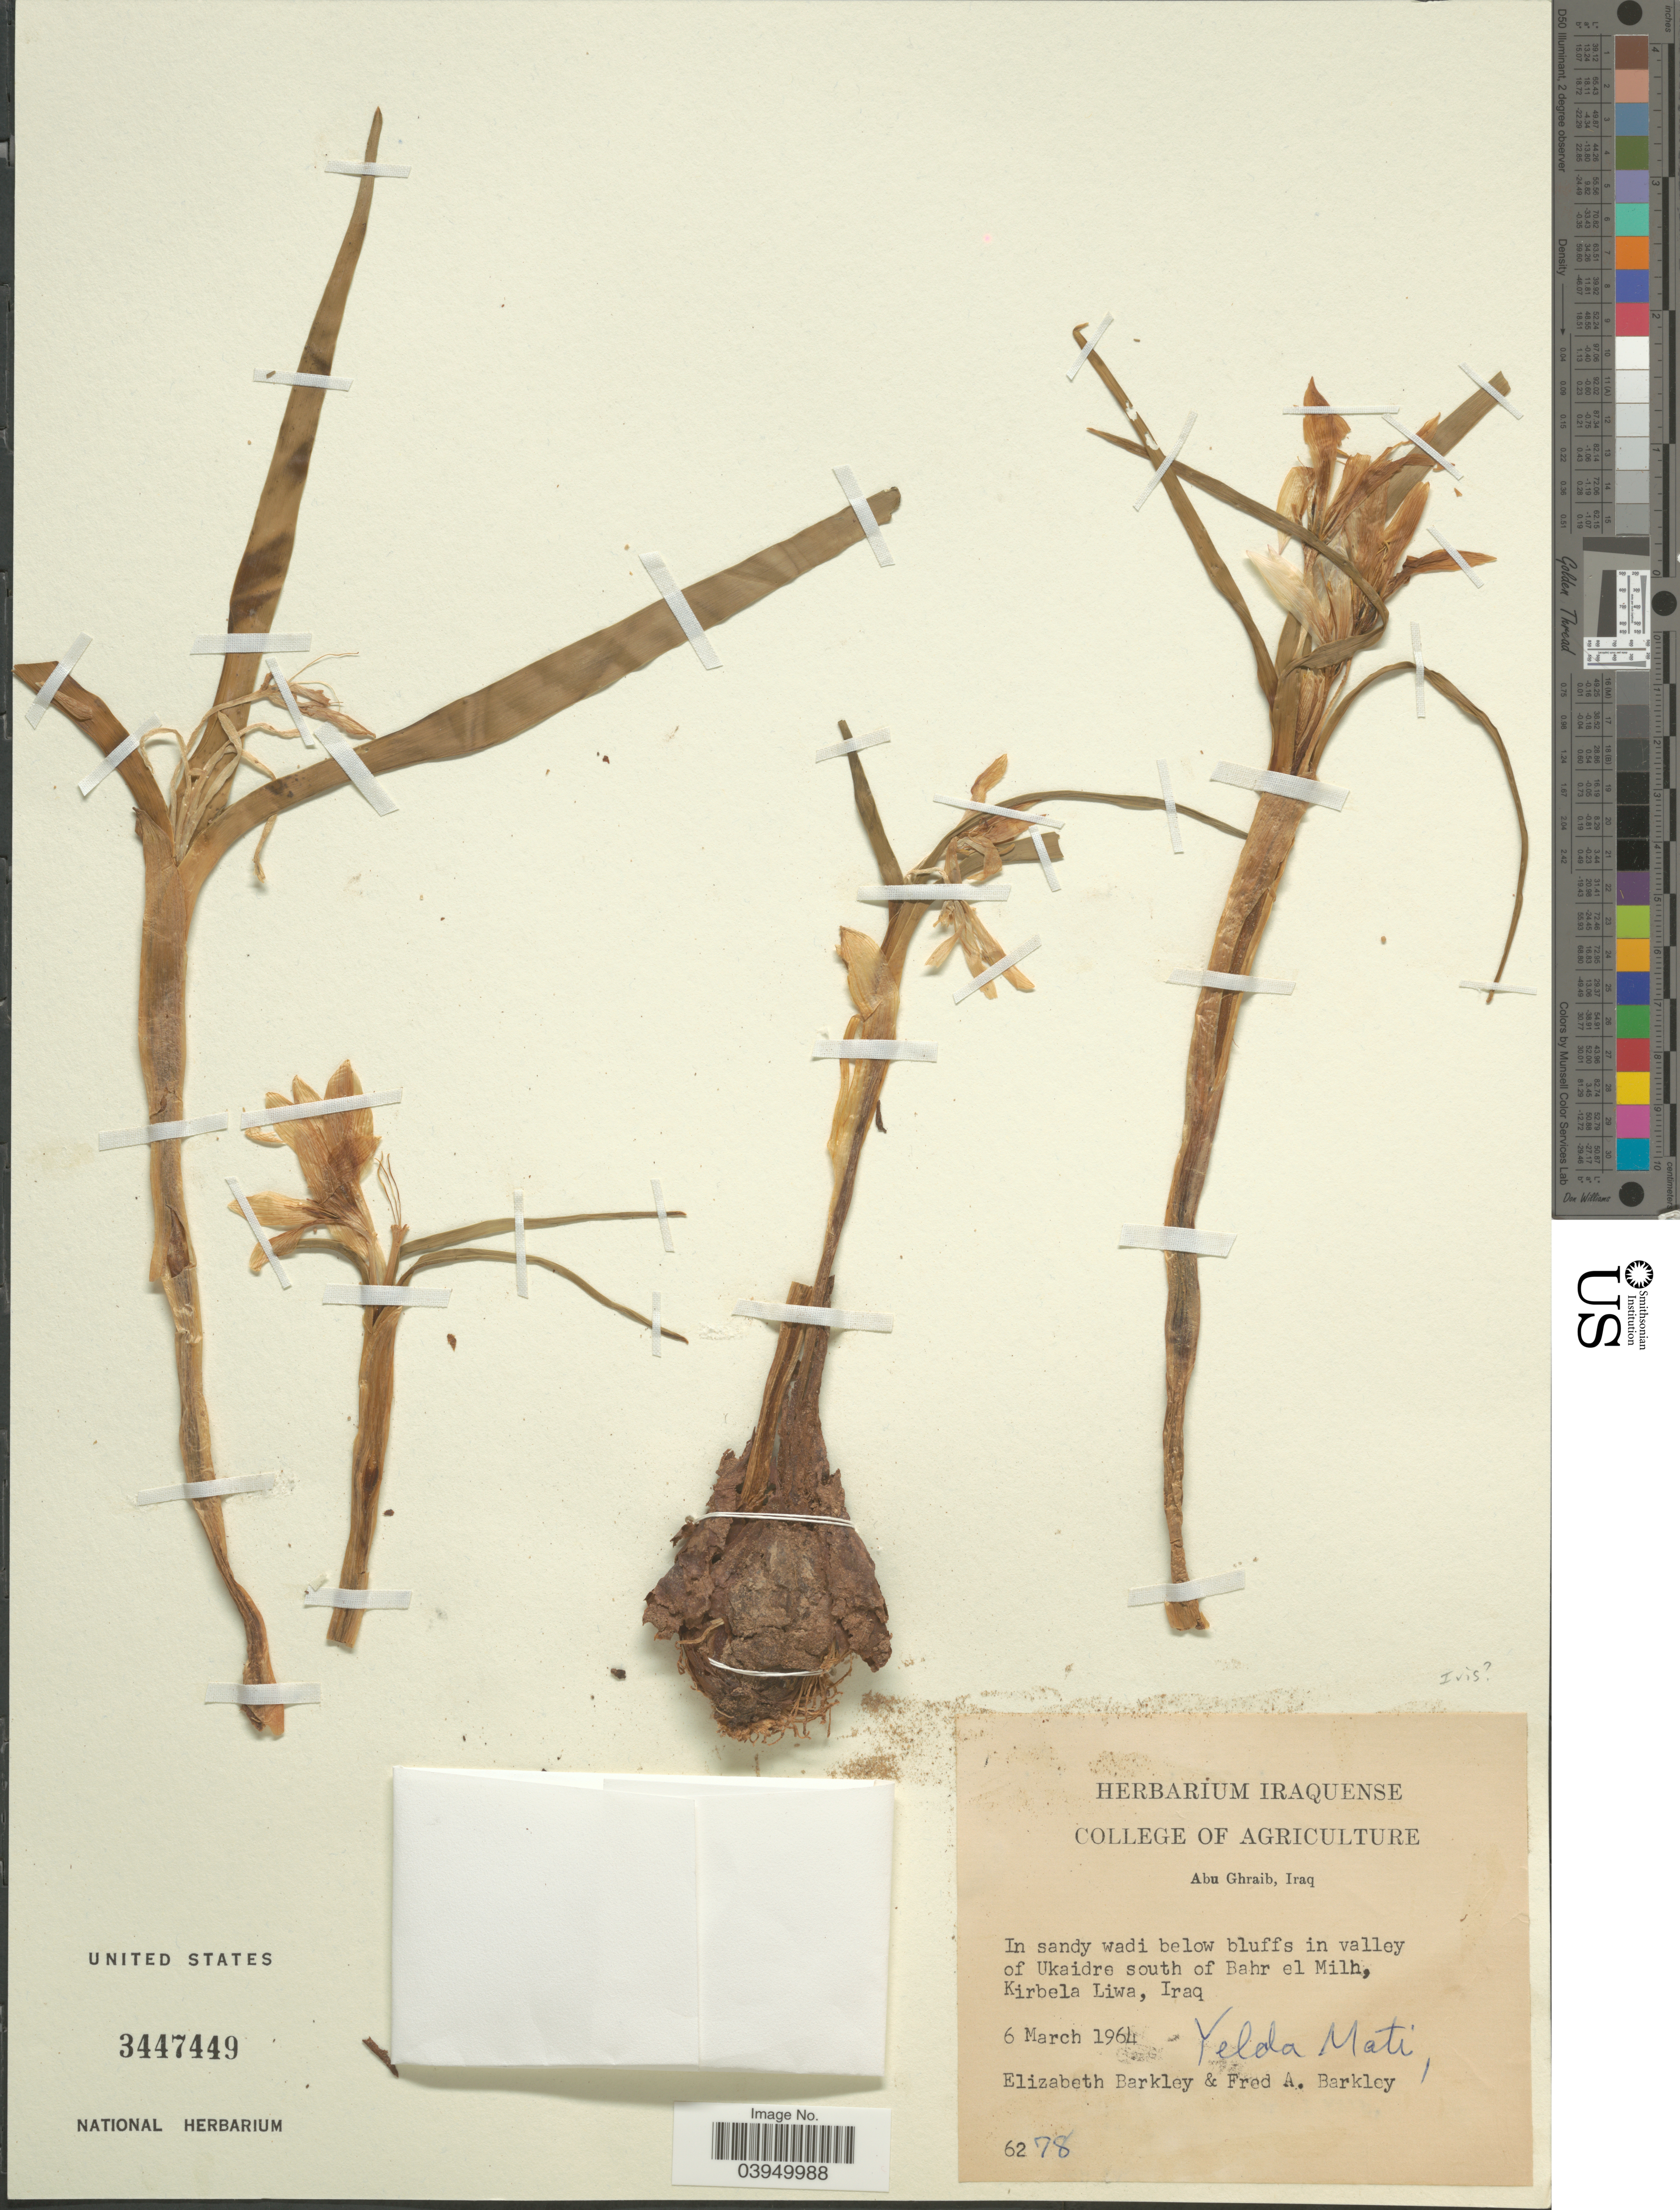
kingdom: Plantae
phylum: Tracheophyta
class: Liliopsida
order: Asparagales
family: Iridaceae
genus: Iris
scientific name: Iris sp.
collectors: E. Barkley & F. A. Barkley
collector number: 6278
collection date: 1964-03-06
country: Iraq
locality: In sandy wadi below bluffs in valley of Ukaidre south of Bahr el Milh, Kirbela Liwa. Yelda Mati.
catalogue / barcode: US 3447449